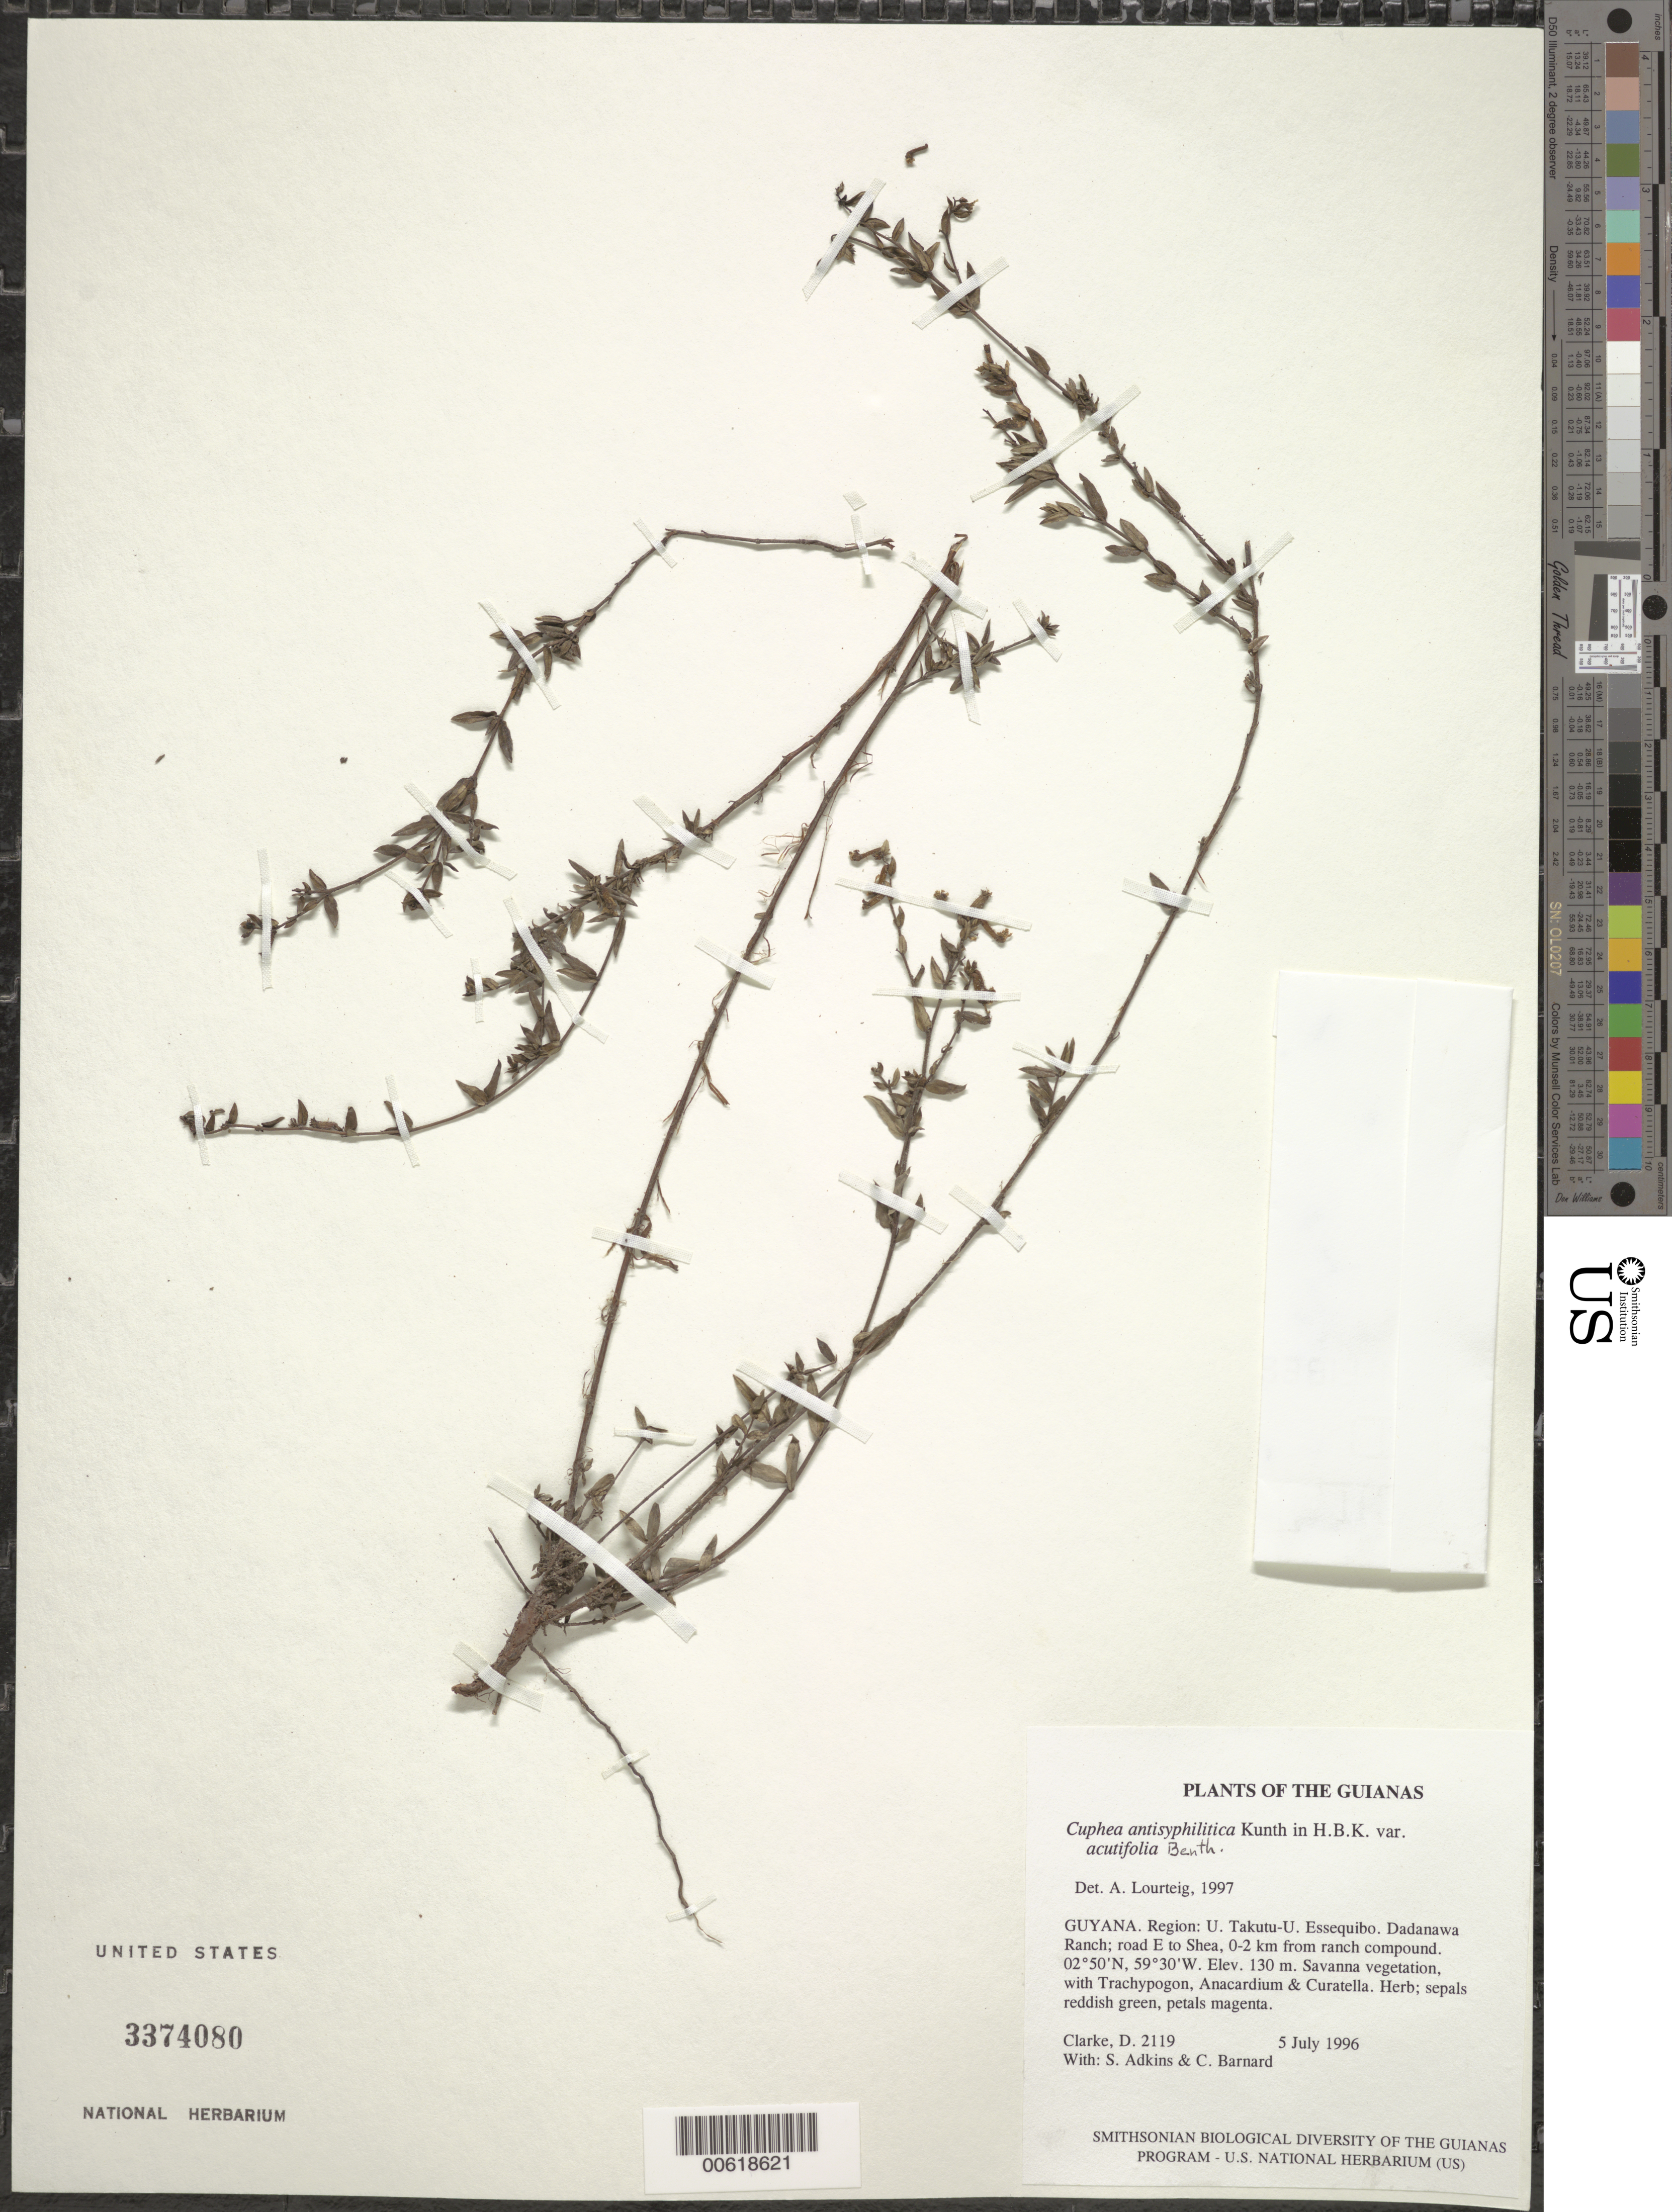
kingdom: Plantae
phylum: Tracheophyta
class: Magnoliopsida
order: Myrtales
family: Lythraceae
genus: Cuphea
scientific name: Cuphea antisyphilitica var. acutifolia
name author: Benth.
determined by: Lourteig, A.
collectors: H. D. Clarke, S. Adkins & C. Bernard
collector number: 2119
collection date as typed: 5 July 1996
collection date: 1996-07-05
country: Guyana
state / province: U. Takutu-U. Essequibo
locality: Dadanawa Ranch; road E to Shea, 0-2 km from ranch compound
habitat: Savanna vegetation, with Trachypogon, Anacardium & Curatella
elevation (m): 130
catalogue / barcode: US 3374080